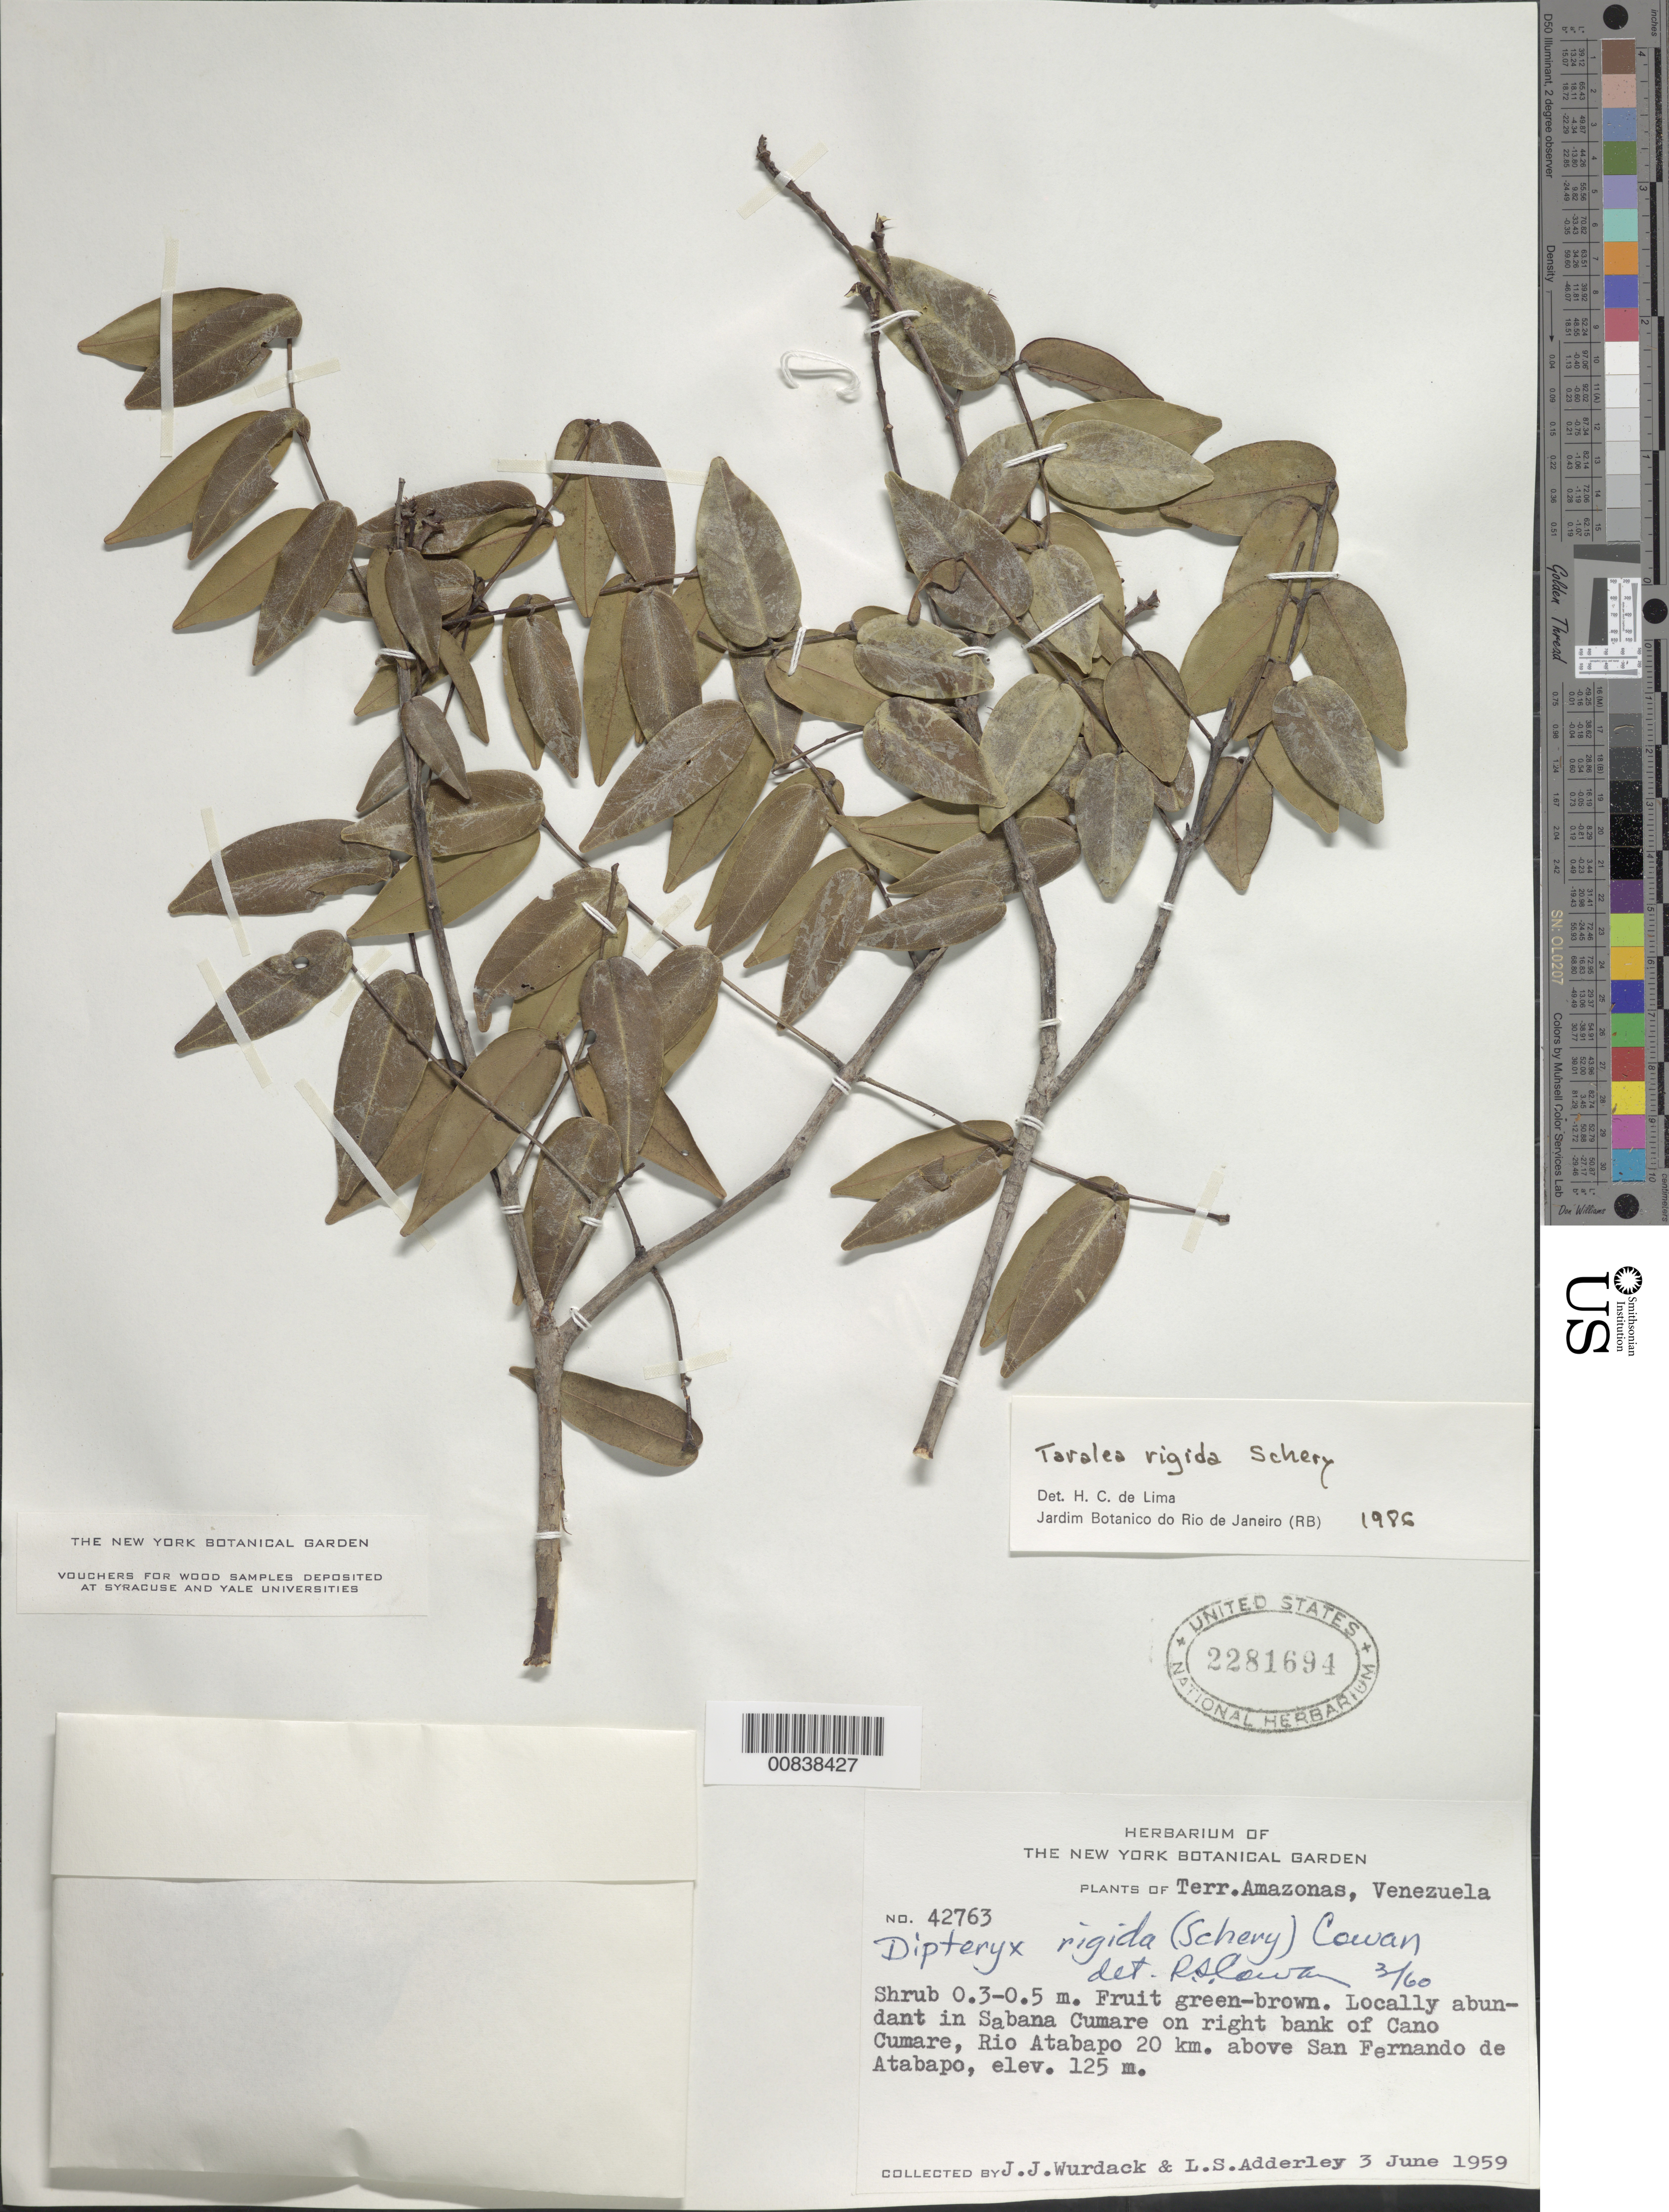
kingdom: Plantae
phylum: Tracheophyta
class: Magnoliopsida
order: Fabales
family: Fabaceae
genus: Taralea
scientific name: Taralea rigida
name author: Schery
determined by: Lima, H. C. de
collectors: J. J. Wurdack & L. S. Adderley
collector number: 42763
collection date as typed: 3-Jun-59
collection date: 1959-06-03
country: Venezuela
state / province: Amazonas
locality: Sabana Cumare on right bank of Caño Cumare, Río Atabapo, 20 km above San Fernando de Atabapo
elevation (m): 125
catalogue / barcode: US 2281694